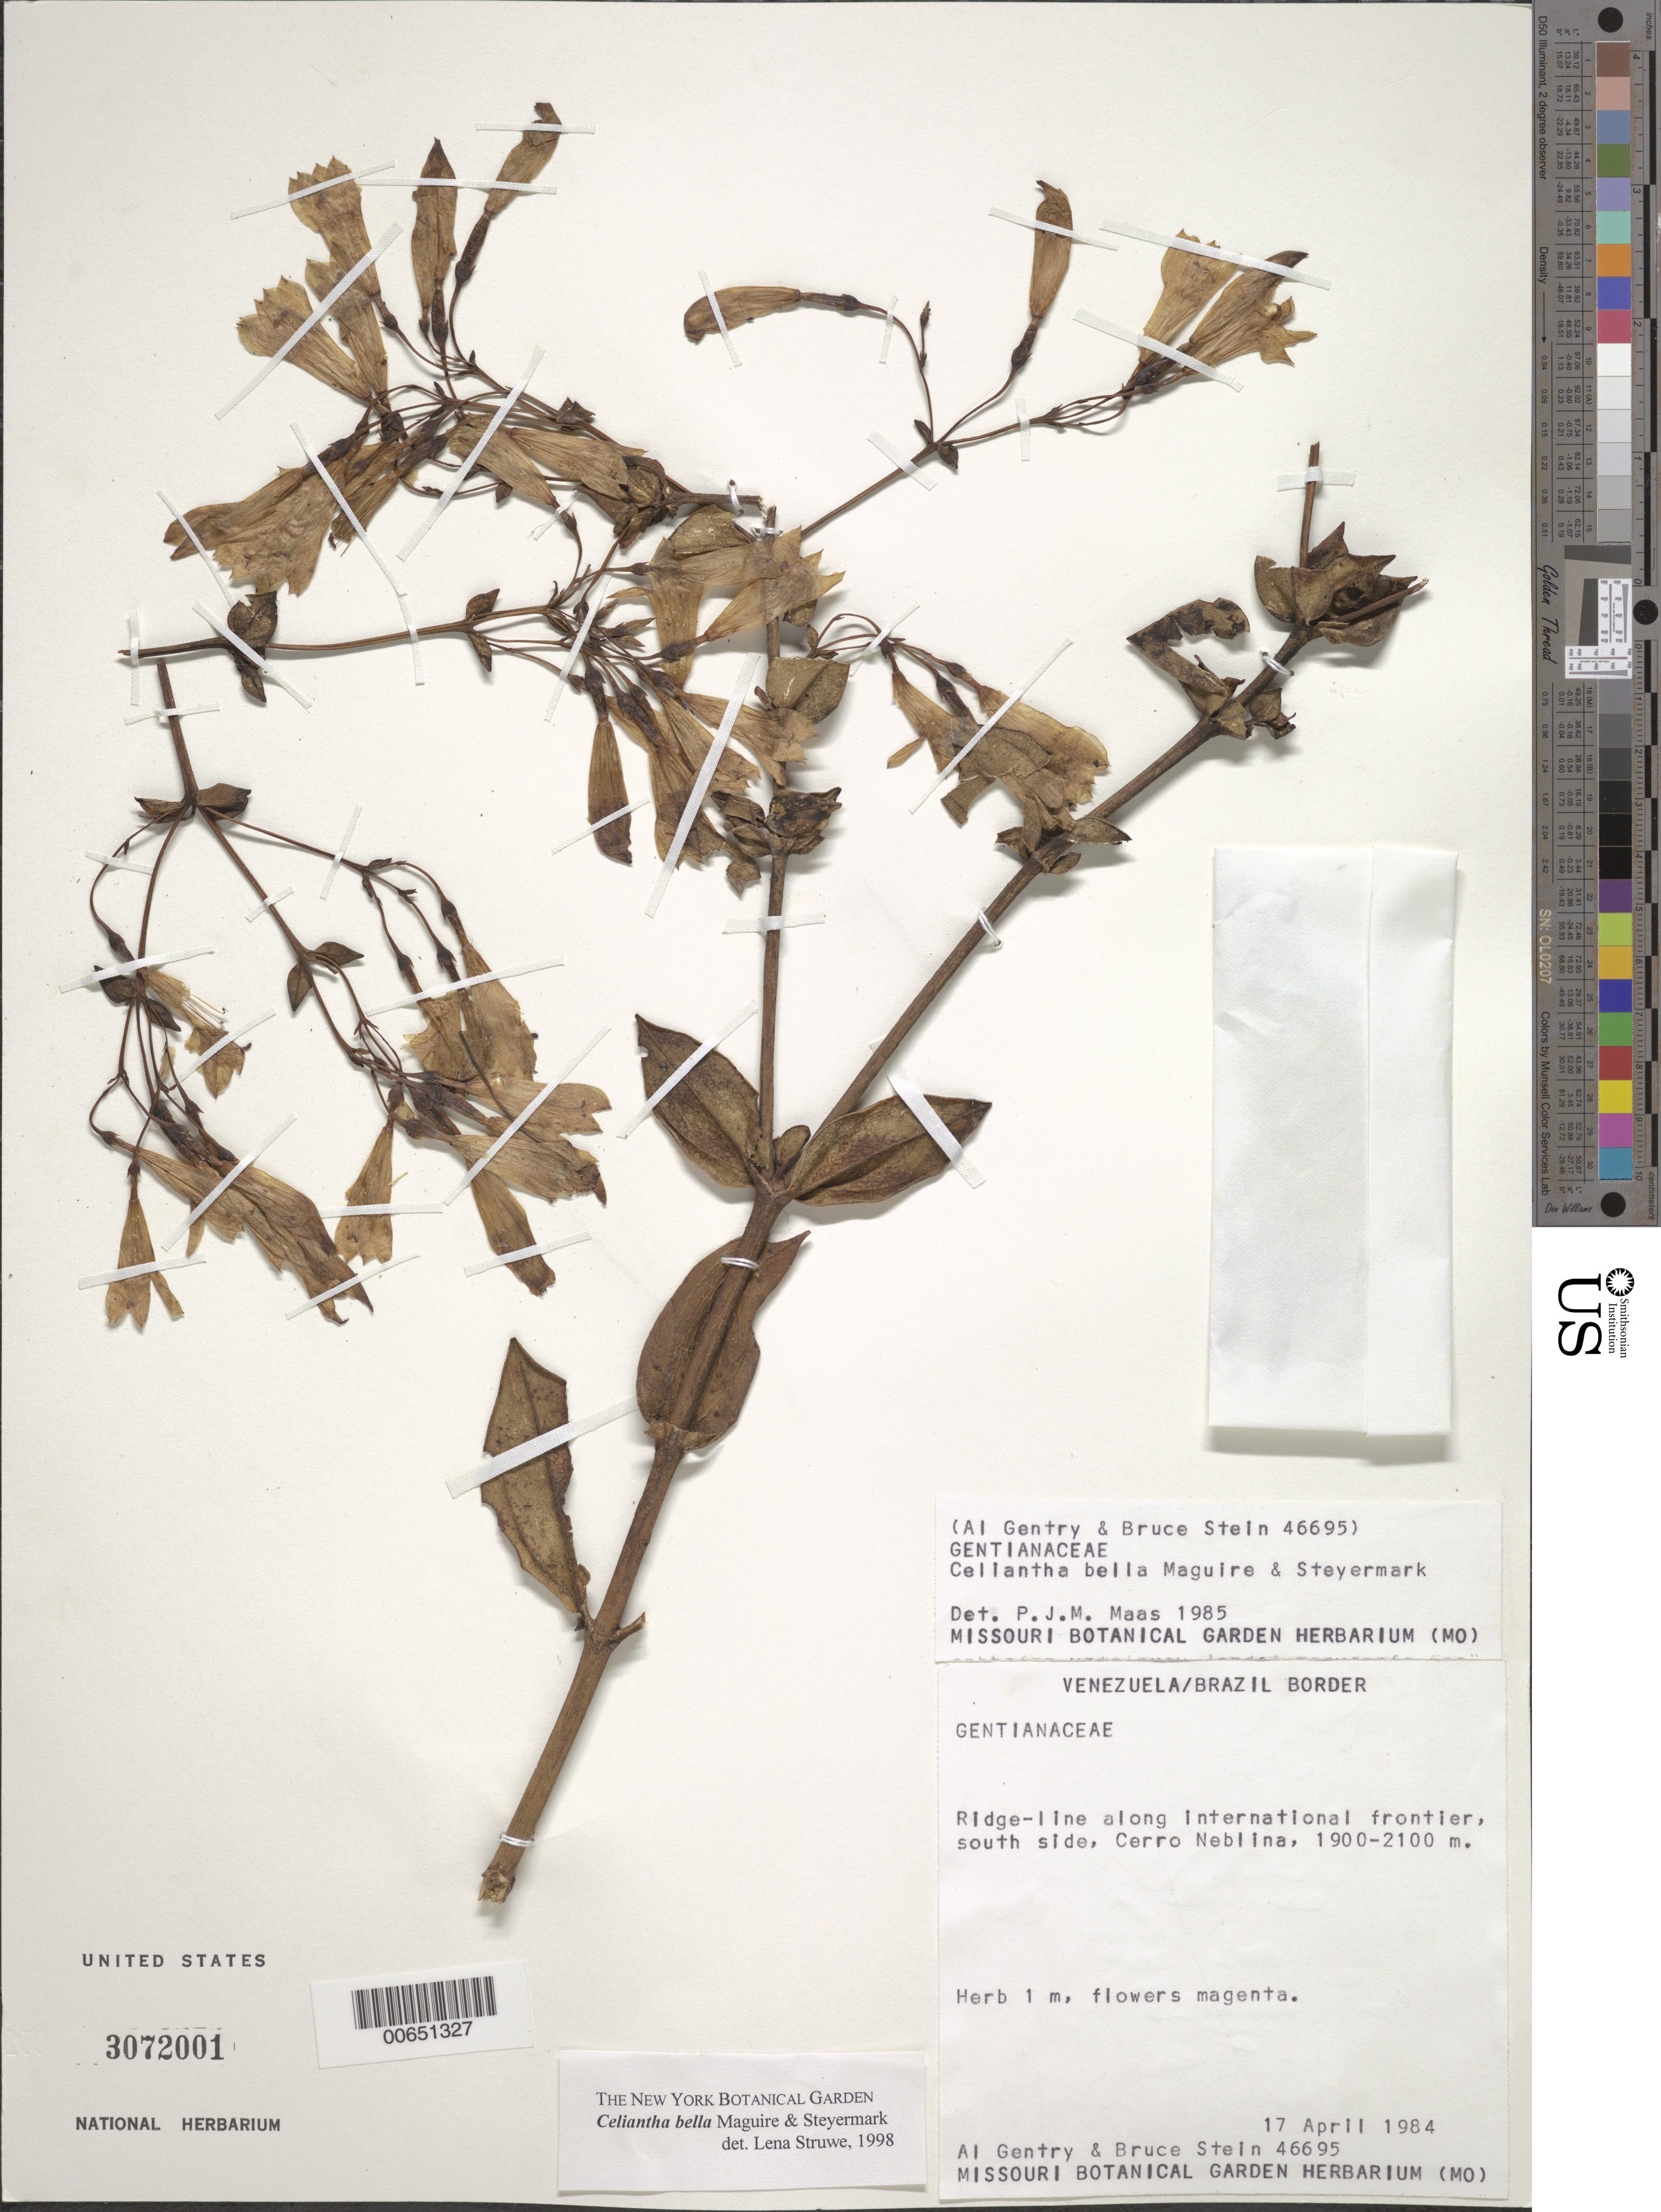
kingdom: Plantae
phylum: Tracheophyta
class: Magnoliopsida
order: Gentianales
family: Gentianaceae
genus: Celiantha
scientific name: Celiantha bella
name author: Maguire & Steyerm.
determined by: Struwe, L.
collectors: A. H. Gentry & B. Stein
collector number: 46695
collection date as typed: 17-Apr-84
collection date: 1984-04-17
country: Venezuela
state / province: Amazonas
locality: Venezuela - Brazil border, Cerro de La Neblina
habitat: Ridge-line along international frontier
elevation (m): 1900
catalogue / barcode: US 3072001